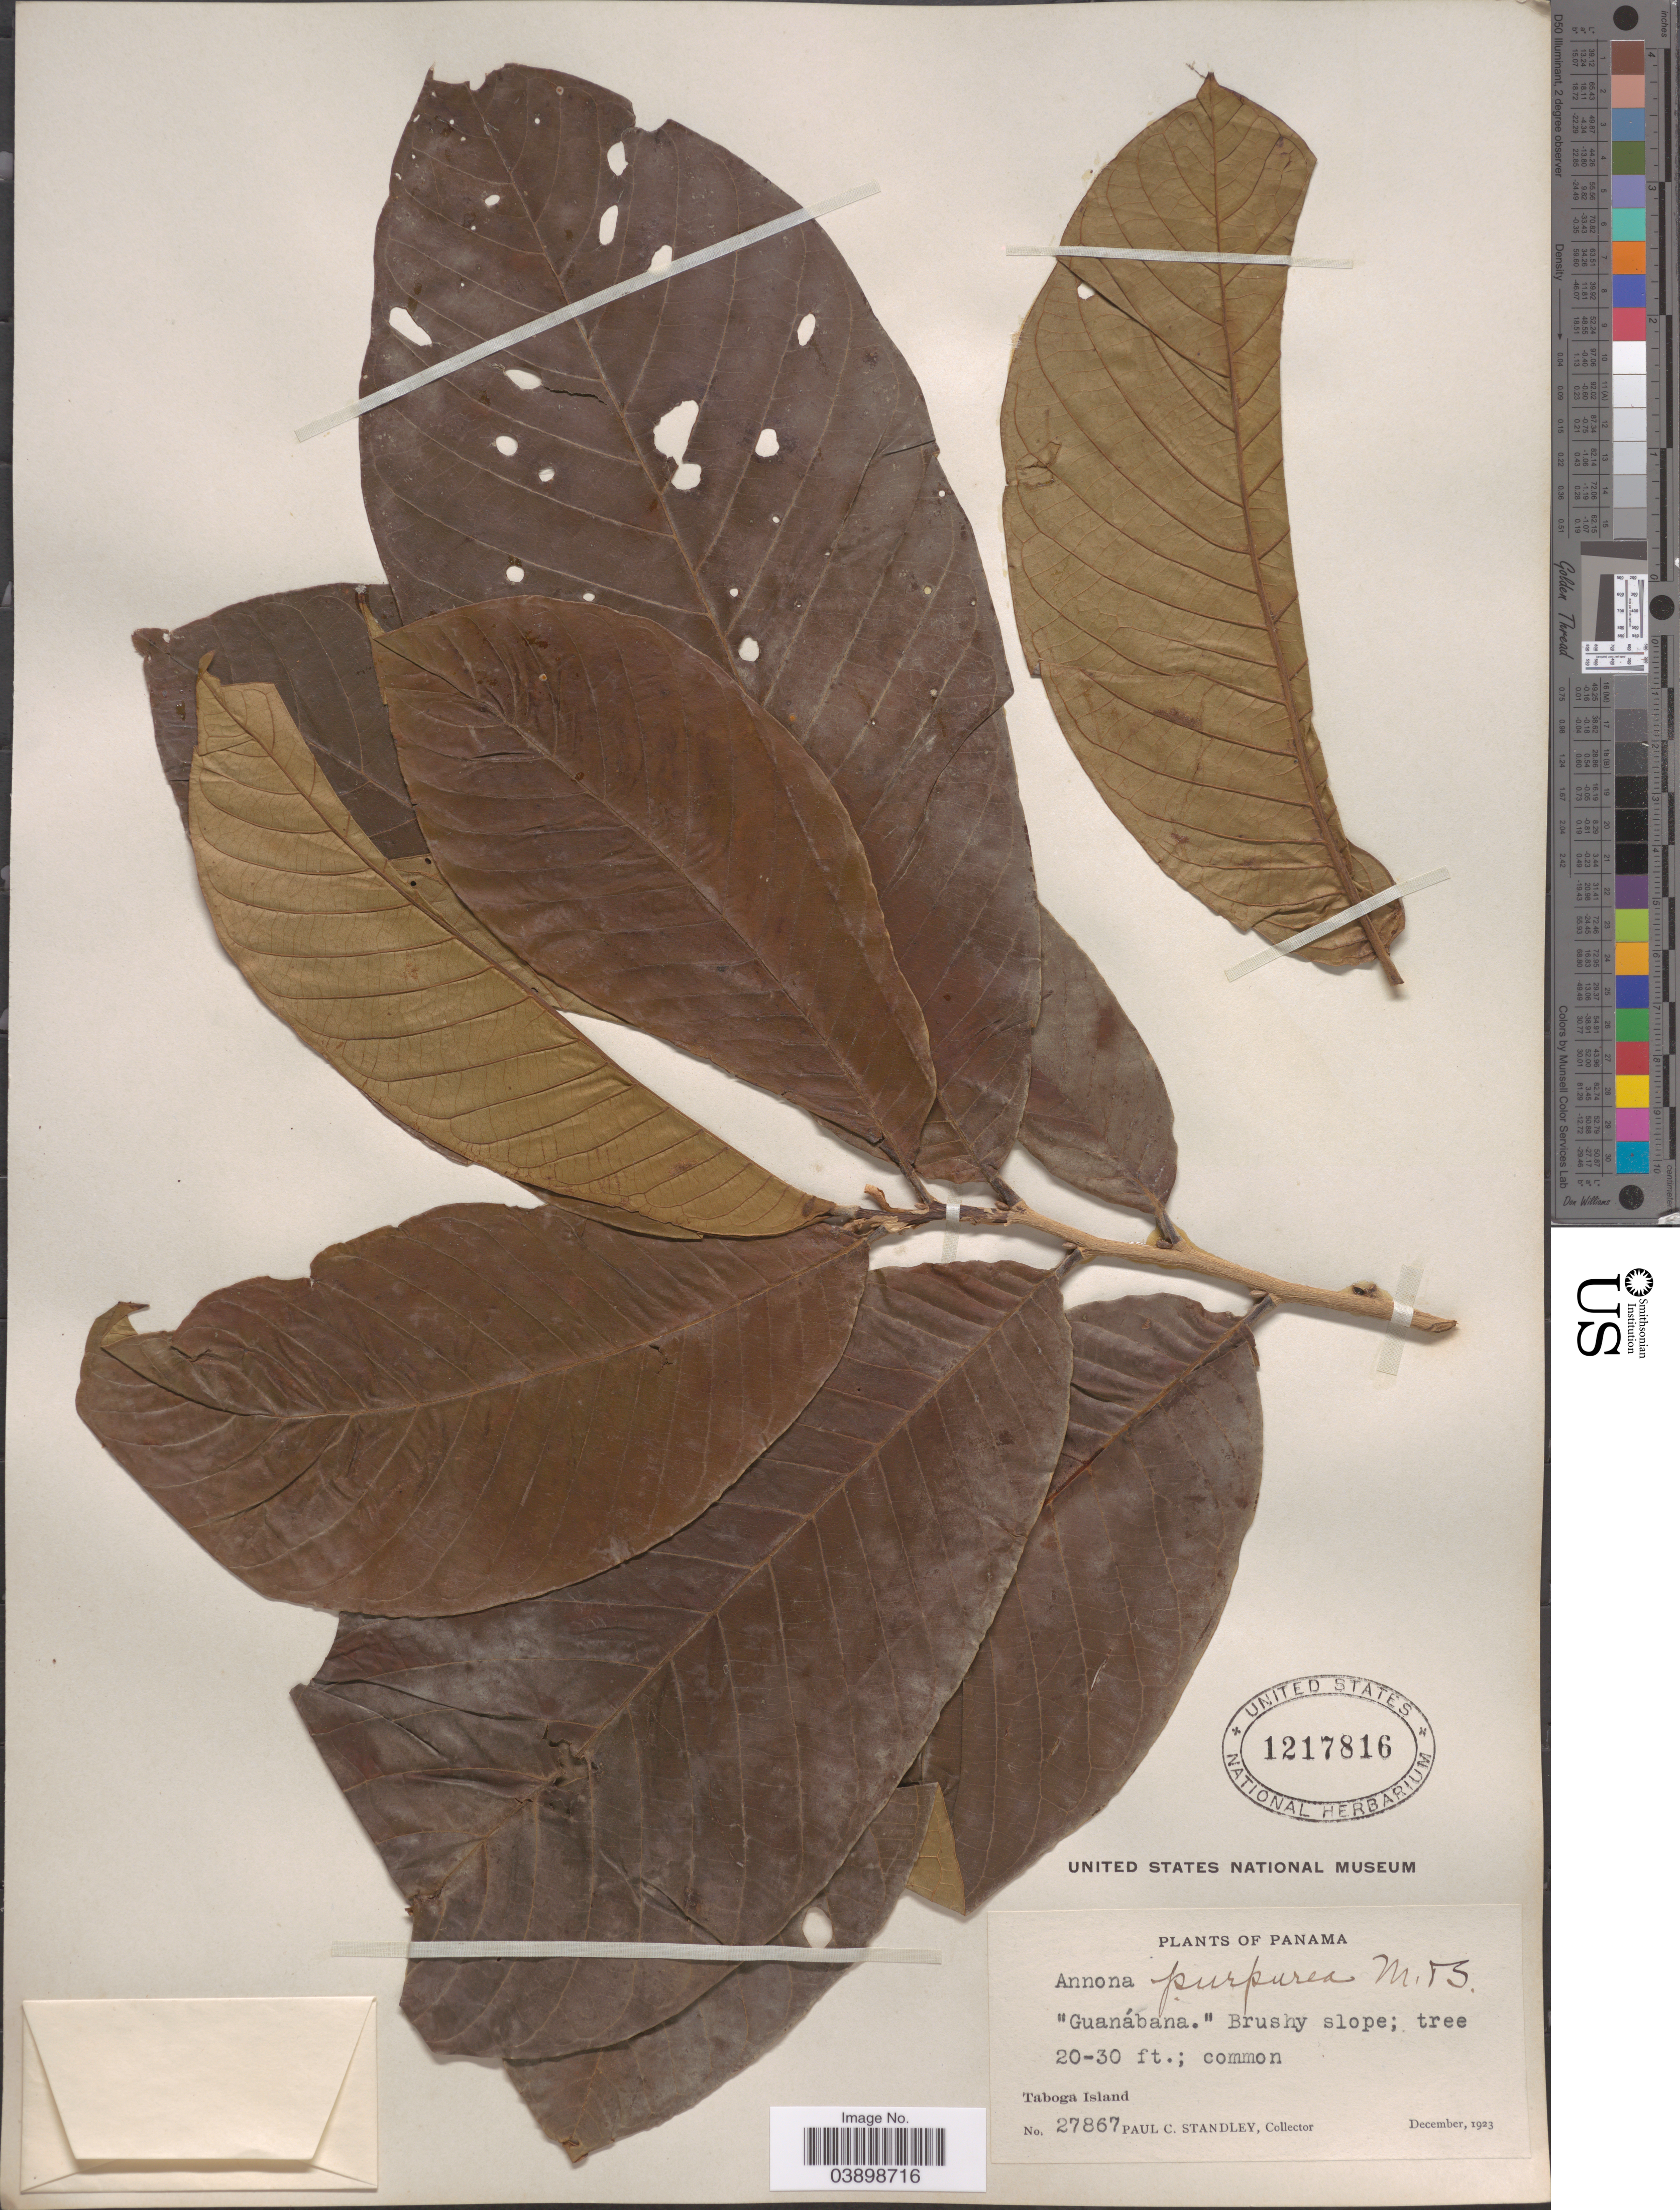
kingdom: Plantae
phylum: Tracheophyta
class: Magnoliopsida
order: Magnoliales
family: Annonaceae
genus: Annona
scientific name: Annona purpurea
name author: Moc. & Sessé ex Dunal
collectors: P. C. Standley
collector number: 27867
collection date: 1923-12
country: Panama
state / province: Panamá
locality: Taboga Island.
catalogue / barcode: US 1217816